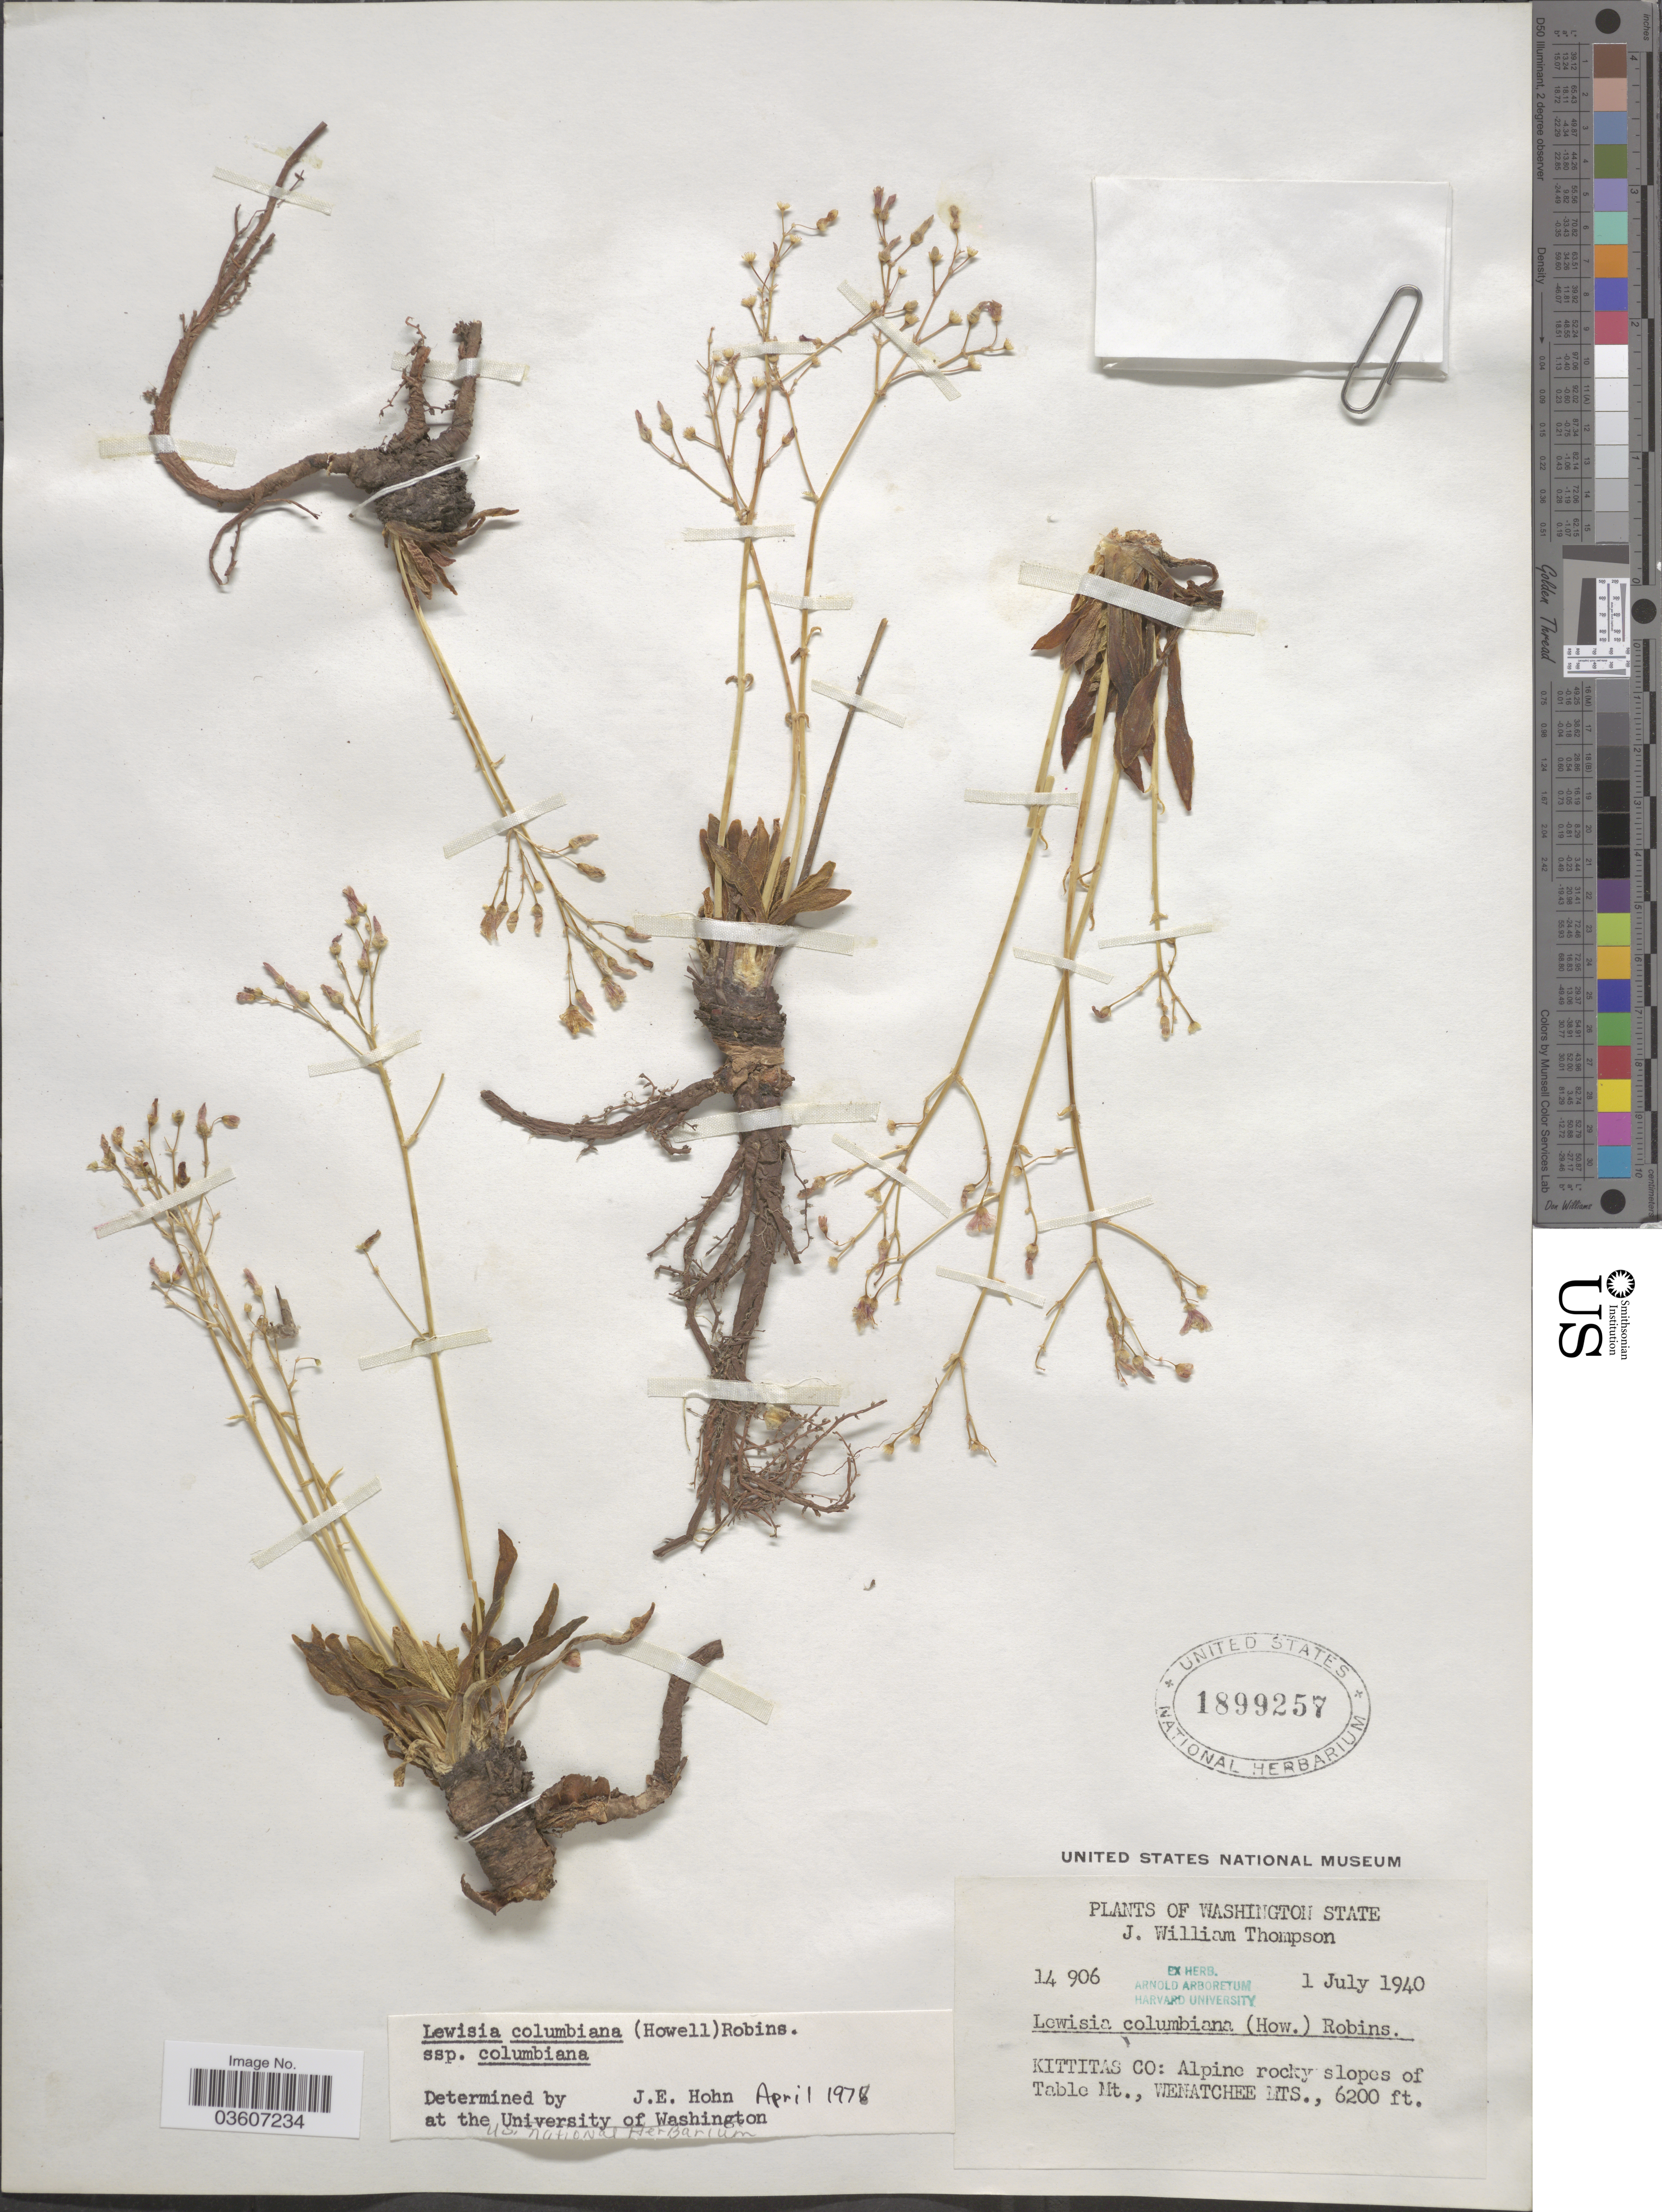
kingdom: Plantae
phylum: Tracheophyta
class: Magnoliopsida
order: Caryophyllales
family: Montiaceae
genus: Lewisia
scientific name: Lewisia columbiana var. columbiana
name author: (Howell ex A. Gray) B.L. Rob.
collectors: J. W. Thompson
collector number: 14906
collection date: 1940-07-01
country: United States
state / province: Washington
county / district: Kittitas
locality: Kittitas Co: Alpine rocky slopes of Table Mt., Wenatchee Mts.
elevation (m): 1890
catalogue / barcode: US 1899257